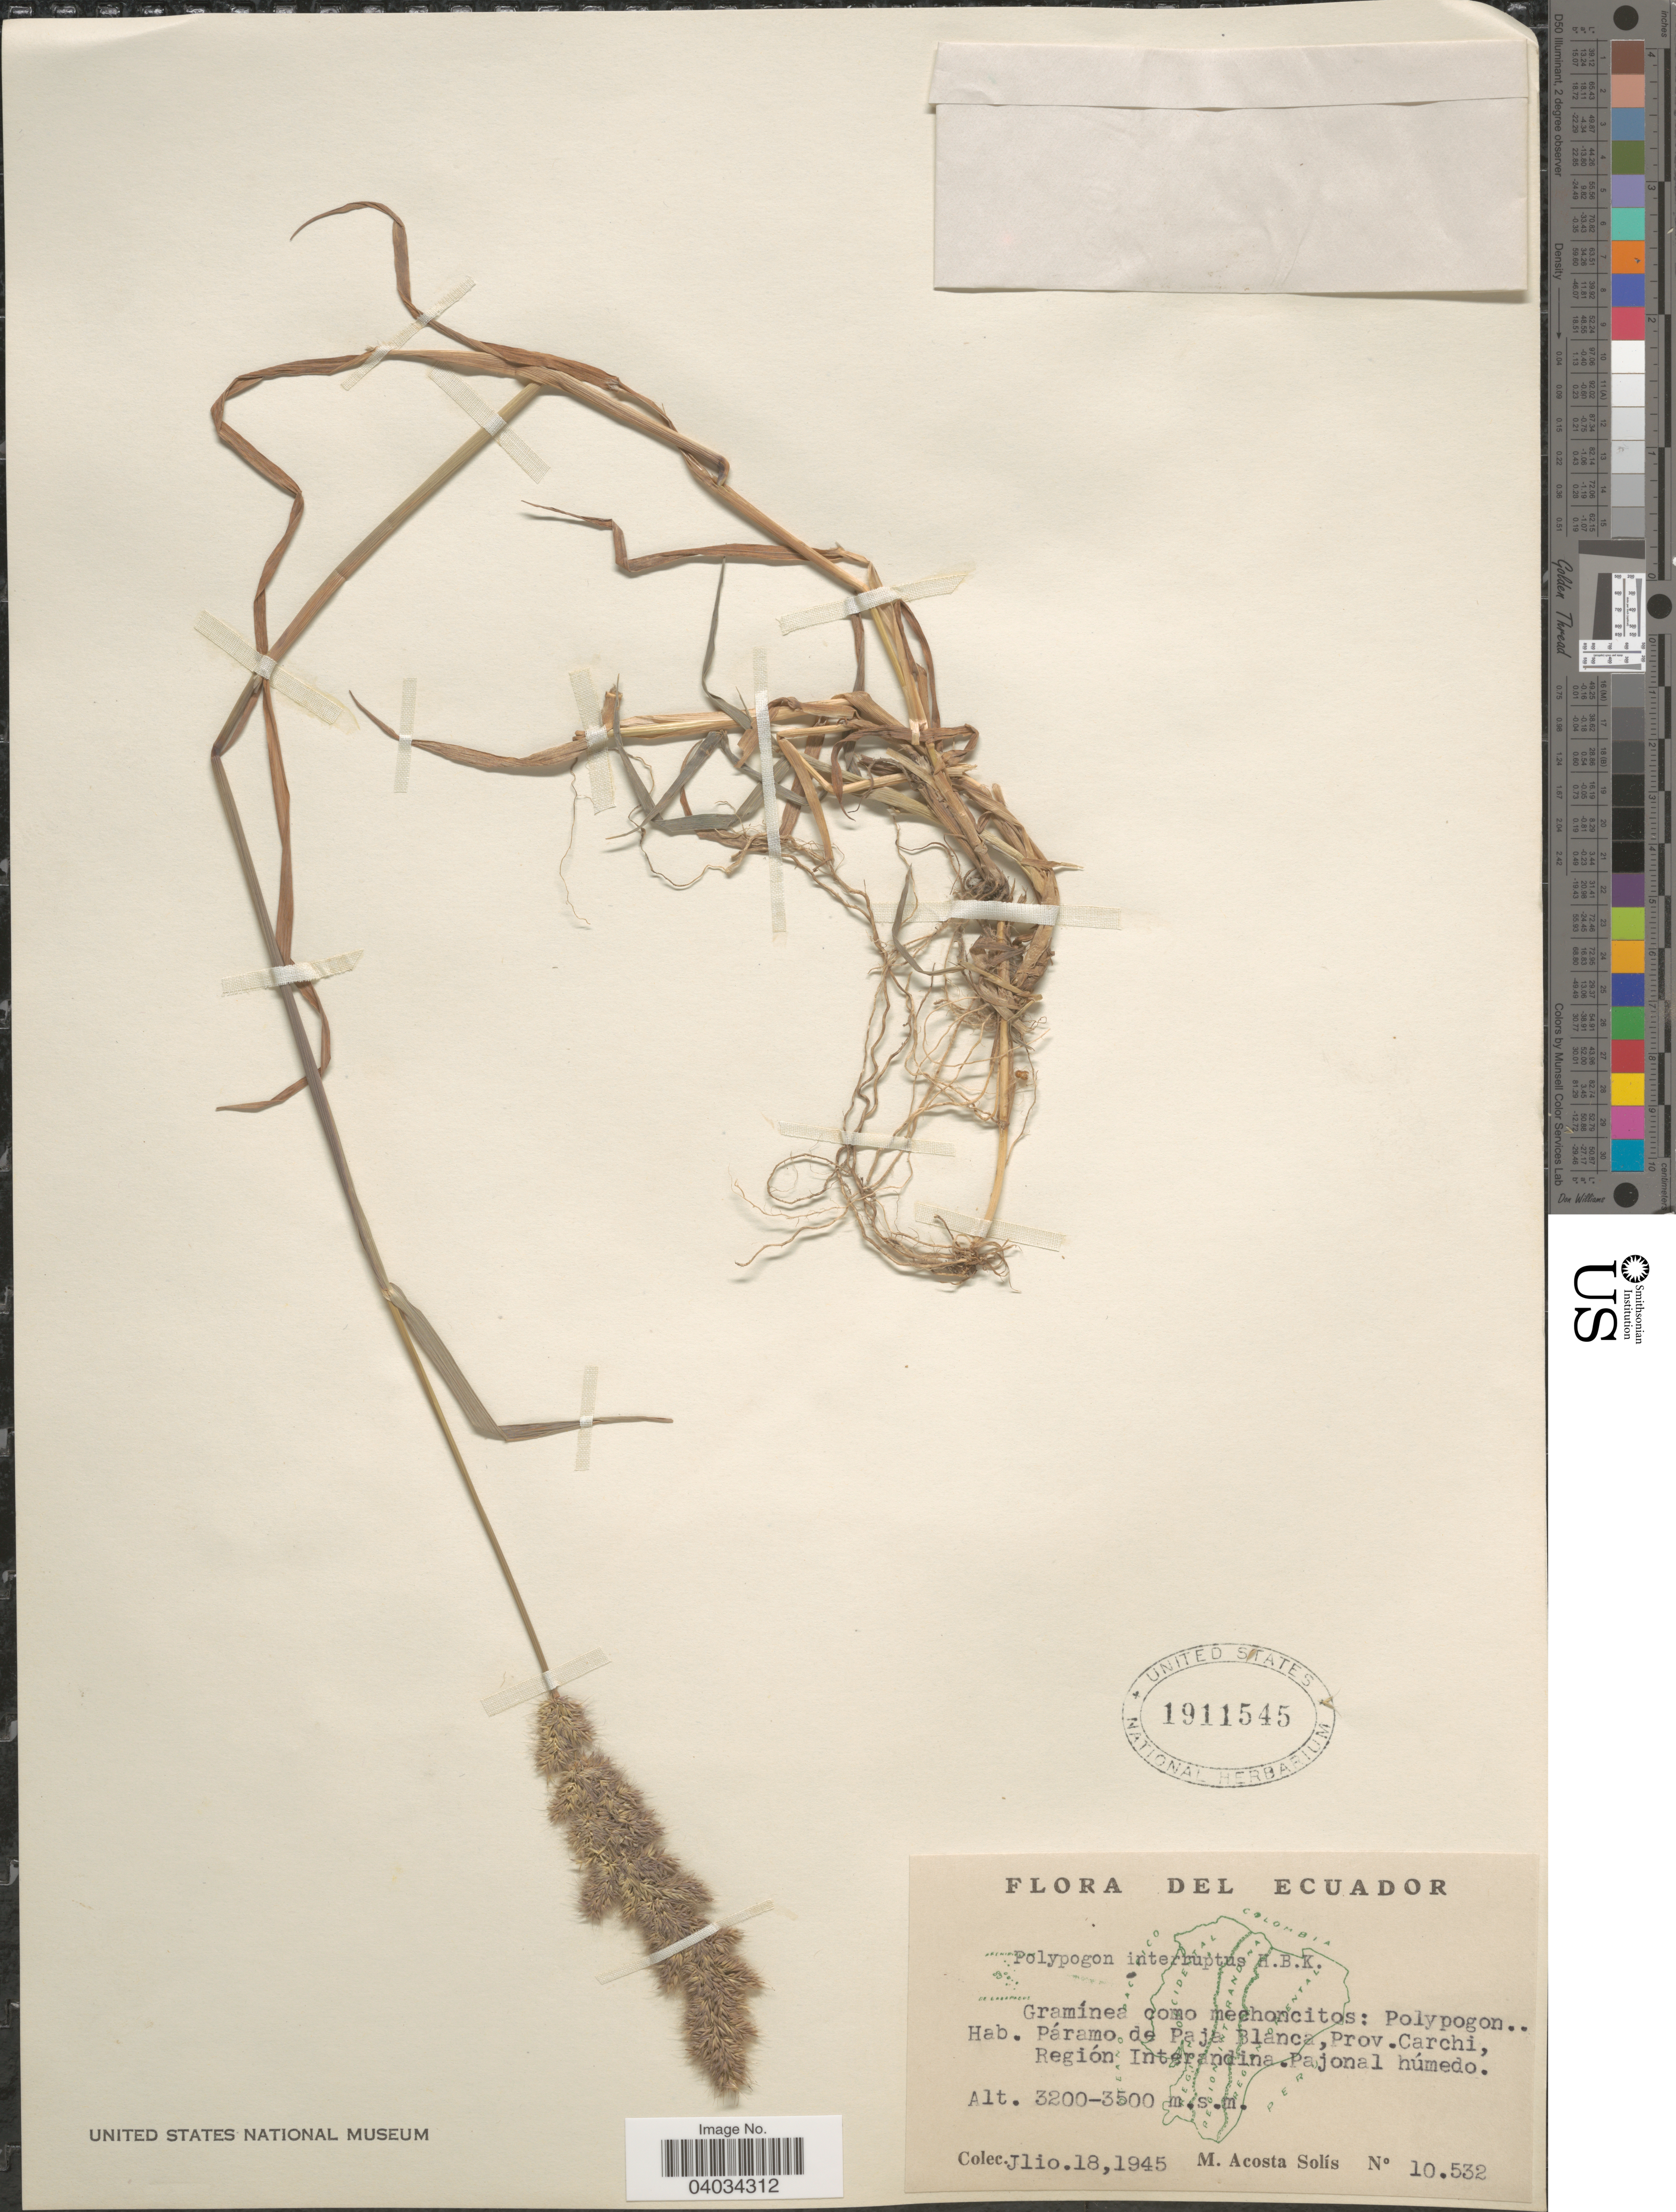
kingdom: Plantae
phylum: Tracheophyta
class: Liliopsida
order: Poales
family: Poaceae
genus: Polypogon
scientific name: Polypogon interruptus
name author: Kunth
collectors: M. Acosta Solis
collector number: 10532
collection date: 1945-07-18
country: Ecuador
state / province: Carchi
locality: Páramo de Paja Blanca, Región Interandina. Pajonal húmedo.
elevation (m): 3200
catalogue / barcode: US 1911545